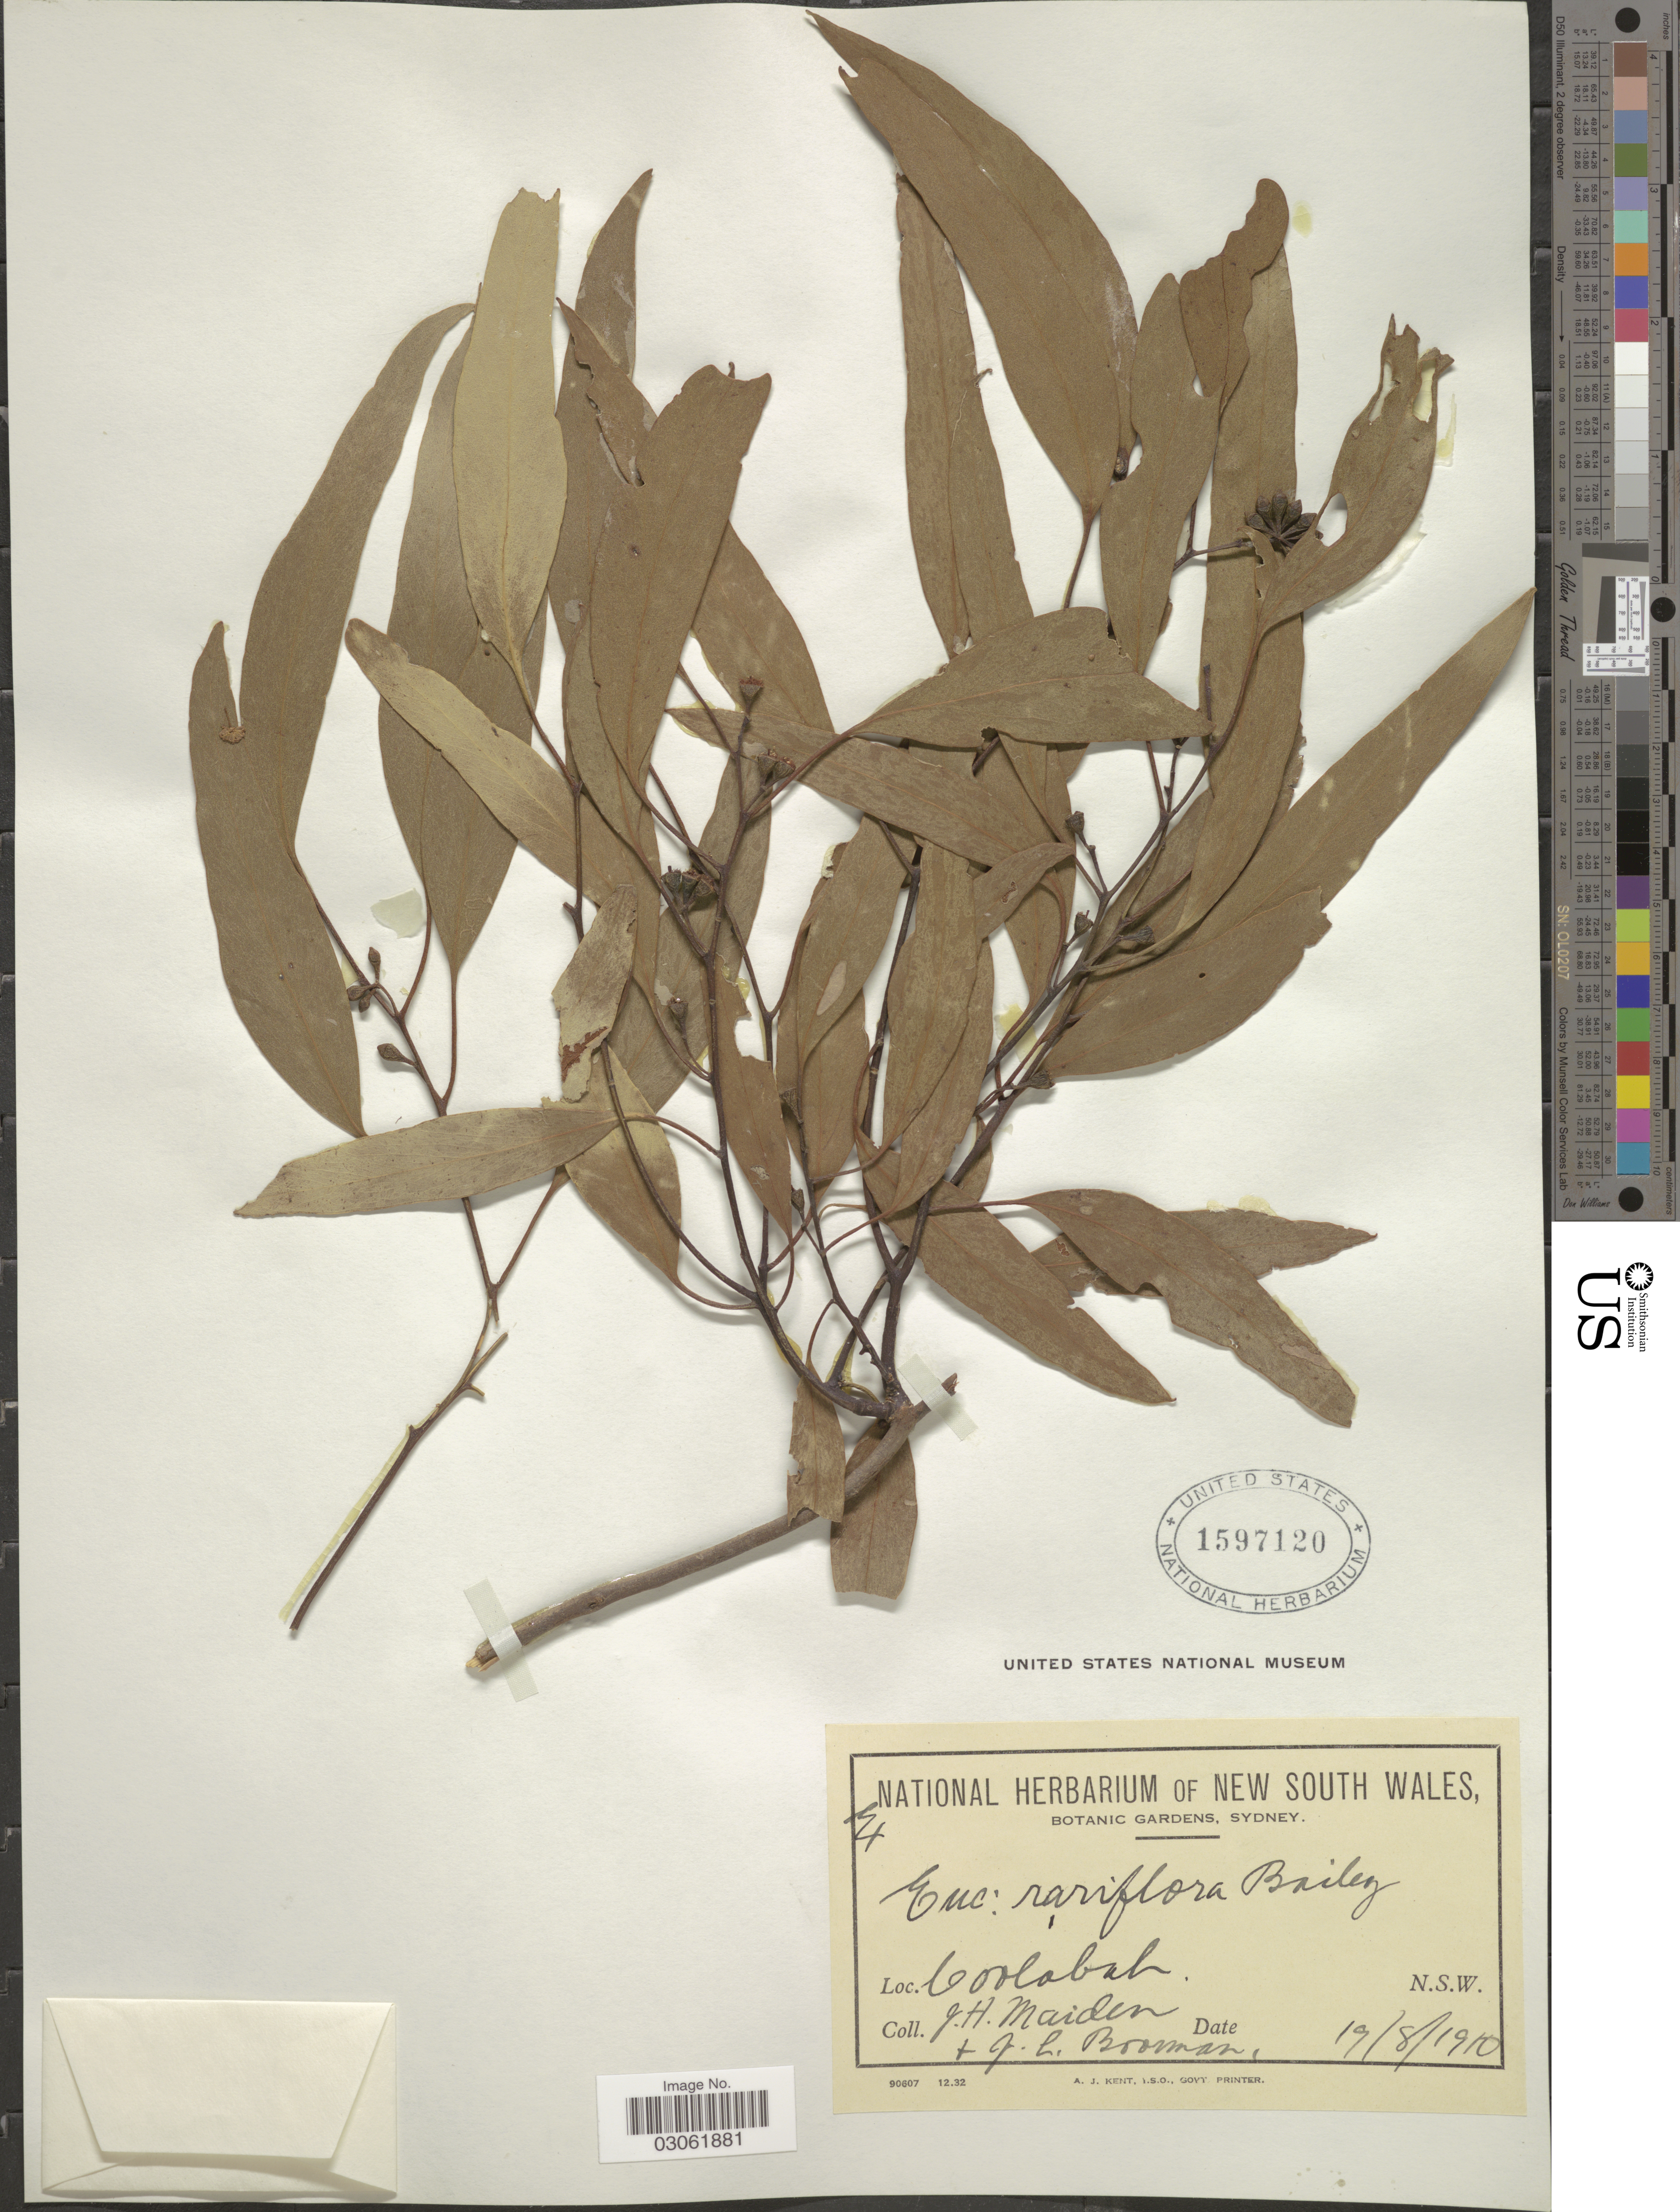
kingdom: Plantae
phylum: Tracheophyta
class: Magnoliopsida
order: Myrtales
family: Myrtaceae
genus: Eucalyptus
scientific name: Eucalyptus x rariflora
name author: F.M. Bailey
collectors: J. Maiden & J. Boorman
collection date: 1910-08-19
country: Australia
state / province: New South Wales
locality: Coolabah.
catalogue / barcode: US 1597120